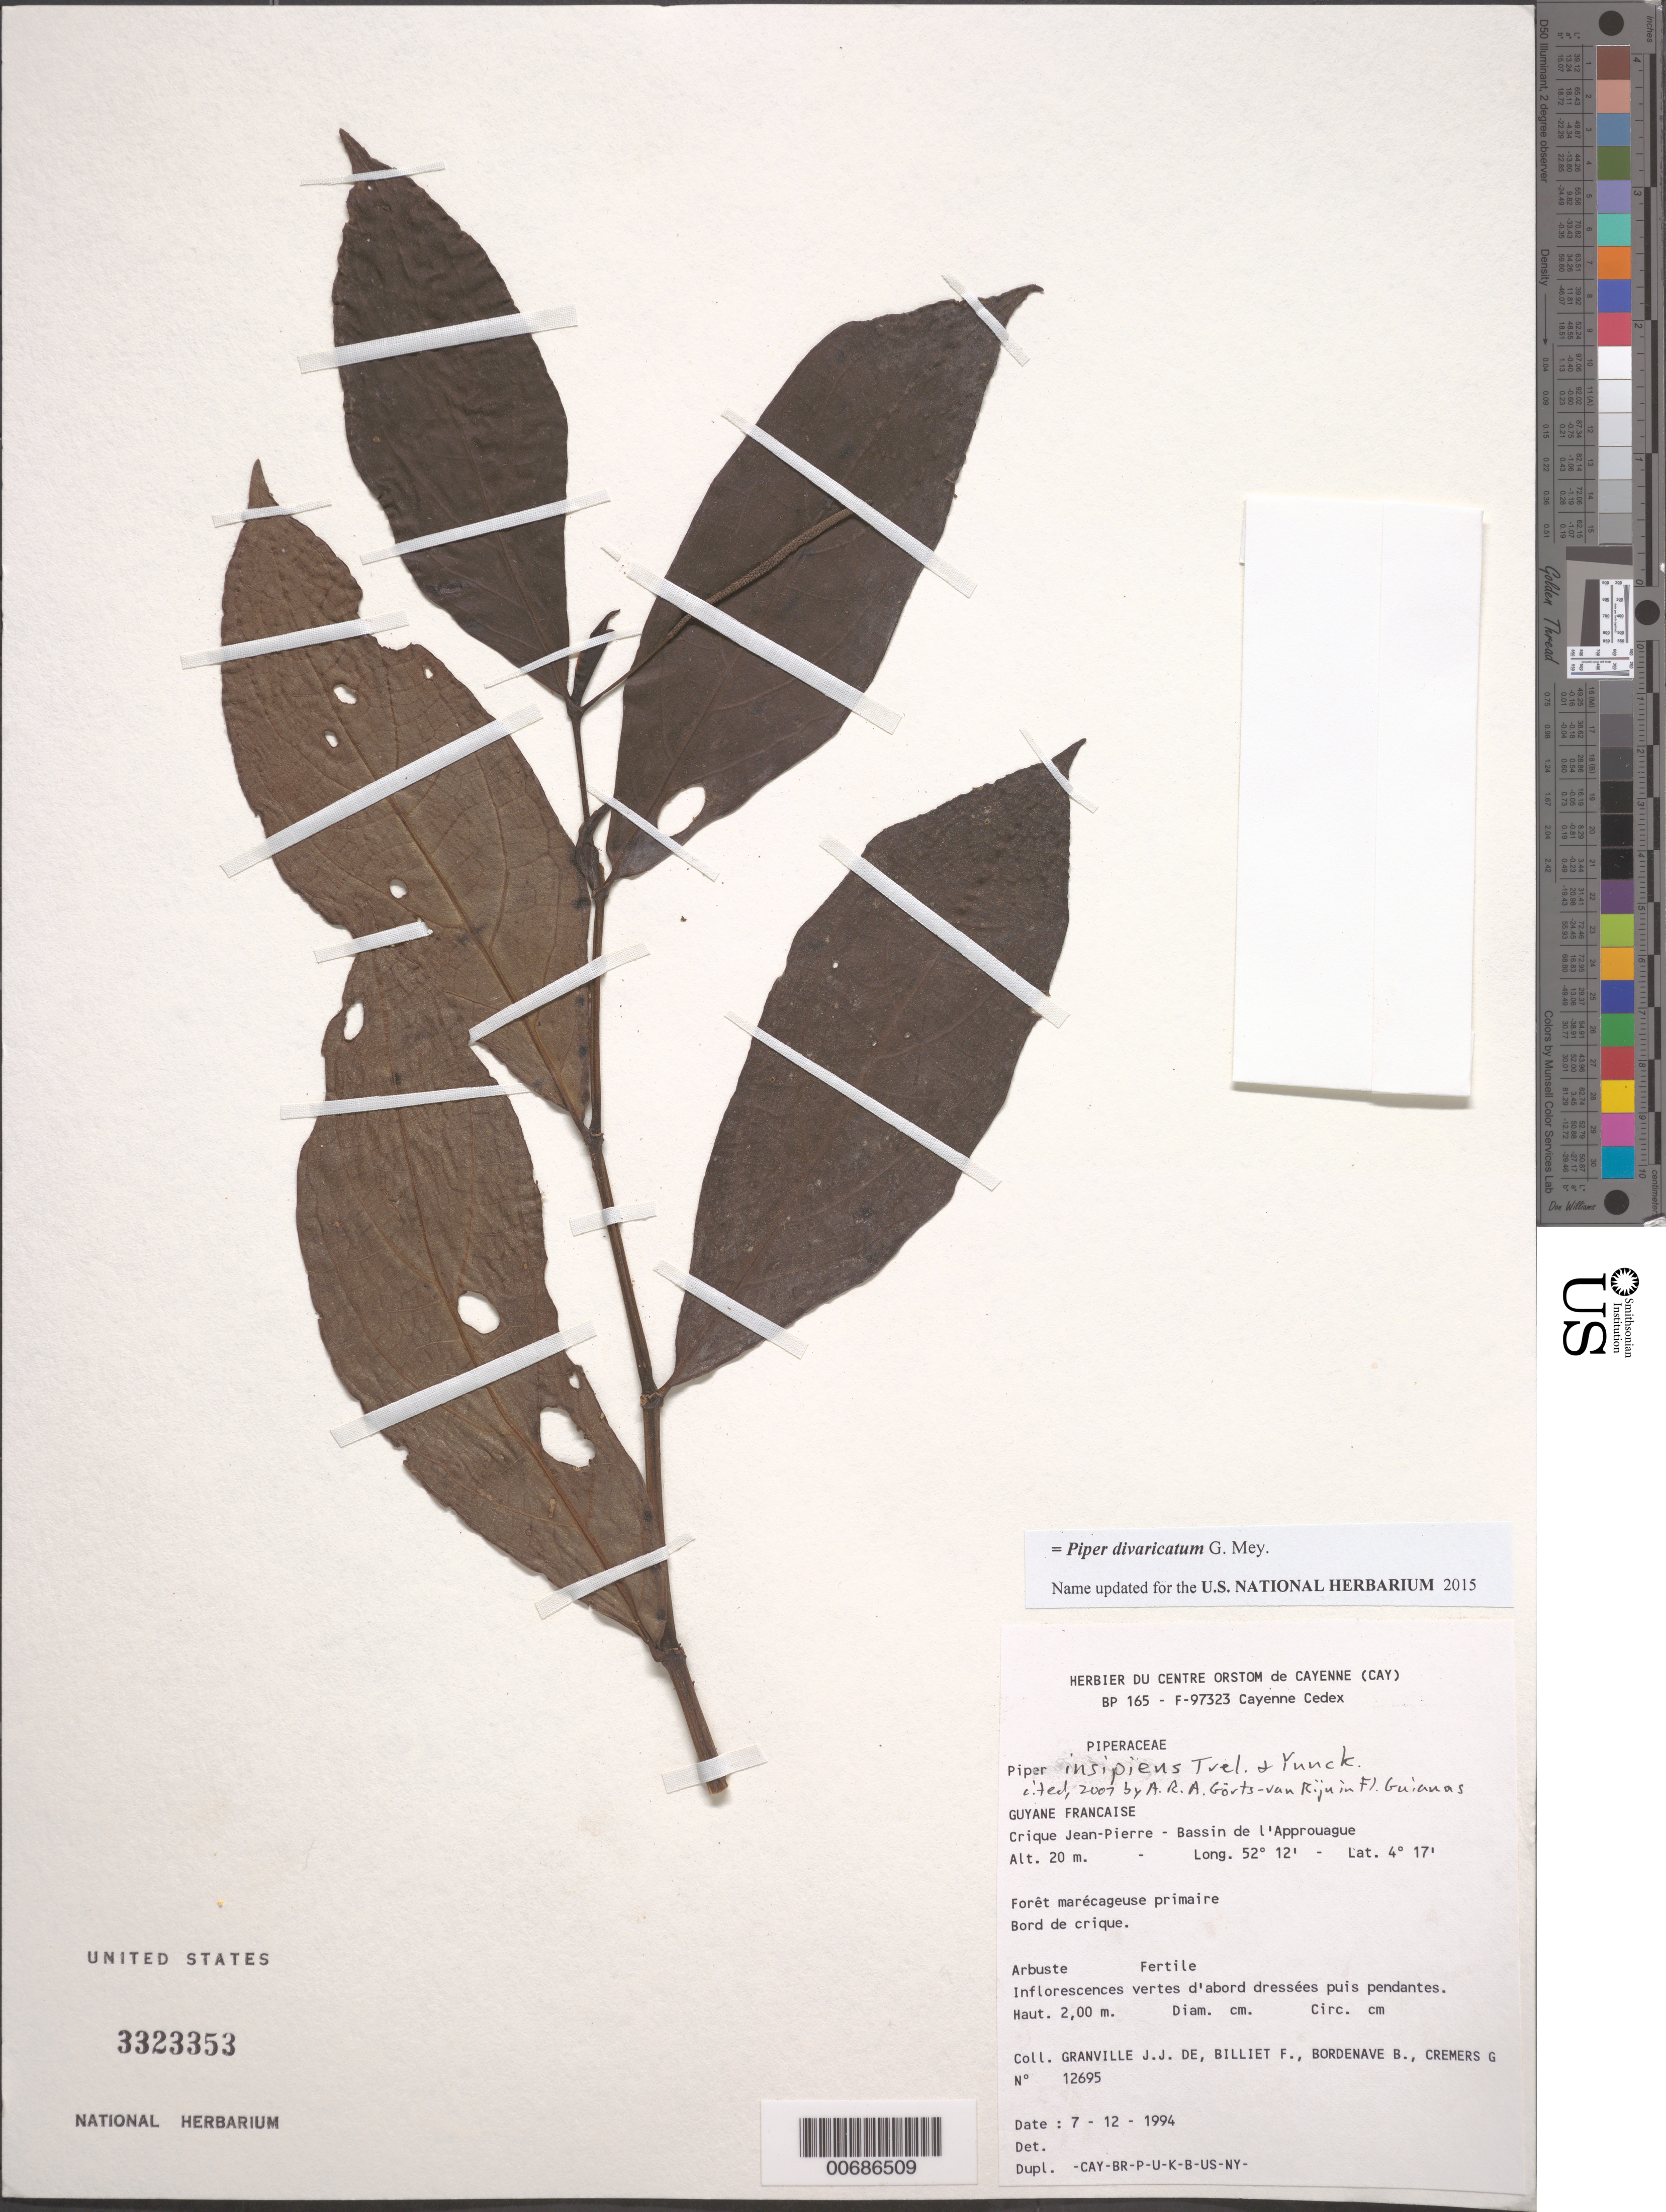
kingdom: Plantae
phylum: Tracheophyta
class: Magnoliopsida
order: Piperales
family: Piperaceae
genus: Piper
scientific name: Piper sp.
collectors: J.-J. de Granville, F. Billiet, B. Bordenave & G. Cremers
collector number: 12695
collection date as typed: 7-Dec-94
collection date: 1994-12-07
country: French Guiana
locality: Crique Jean-Pierre, Bassin de l'Approuague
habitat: Forêt marécageuse primaire. Bord de crique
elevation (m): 20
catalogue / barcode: US 3323353